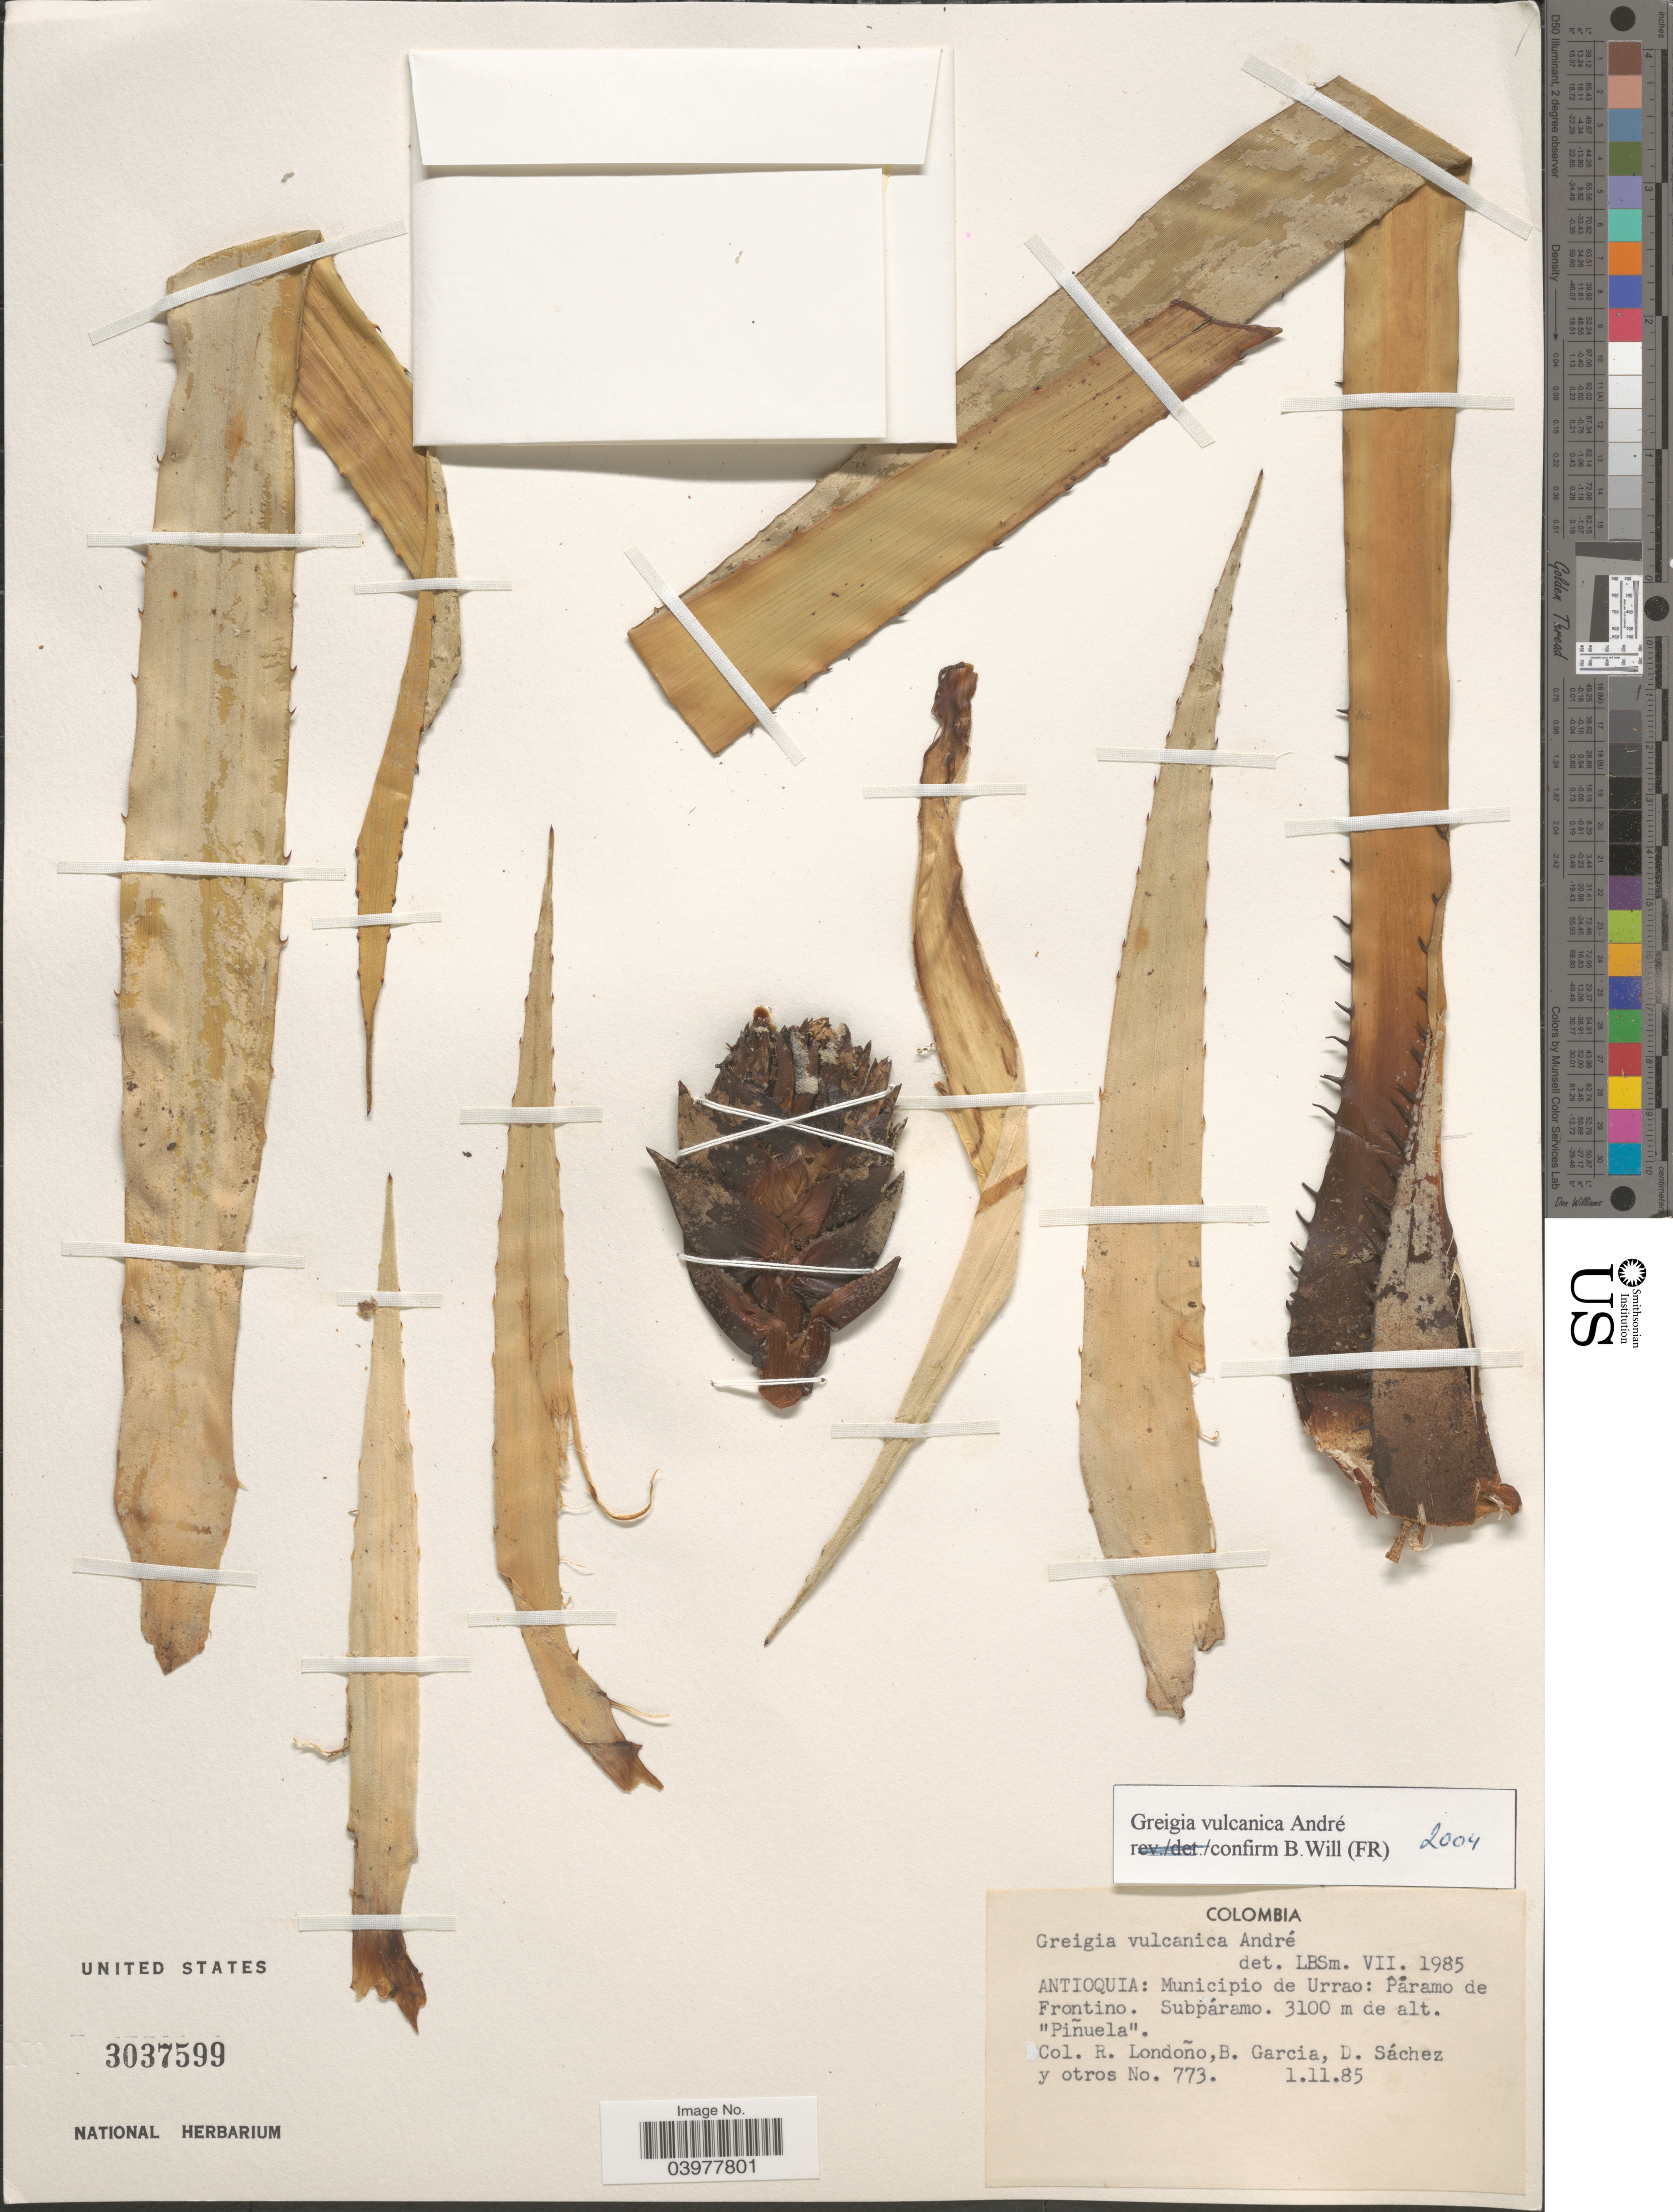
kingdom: Plantae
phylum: Tracheophyta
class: Liliopsida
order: Poales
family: Bromeliaceae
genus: Greigia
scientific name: Greigia vulcanica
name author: André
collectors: R. Londoño, B. Garcia, D. Sáchez & et al.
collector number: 773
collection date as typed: Transcribed d/m/y: 1/11/85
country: Colombia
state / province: Antioquia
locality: Municipio de Urrao: Páramo de Frontino.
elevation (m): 3100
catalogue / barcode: US 3037599